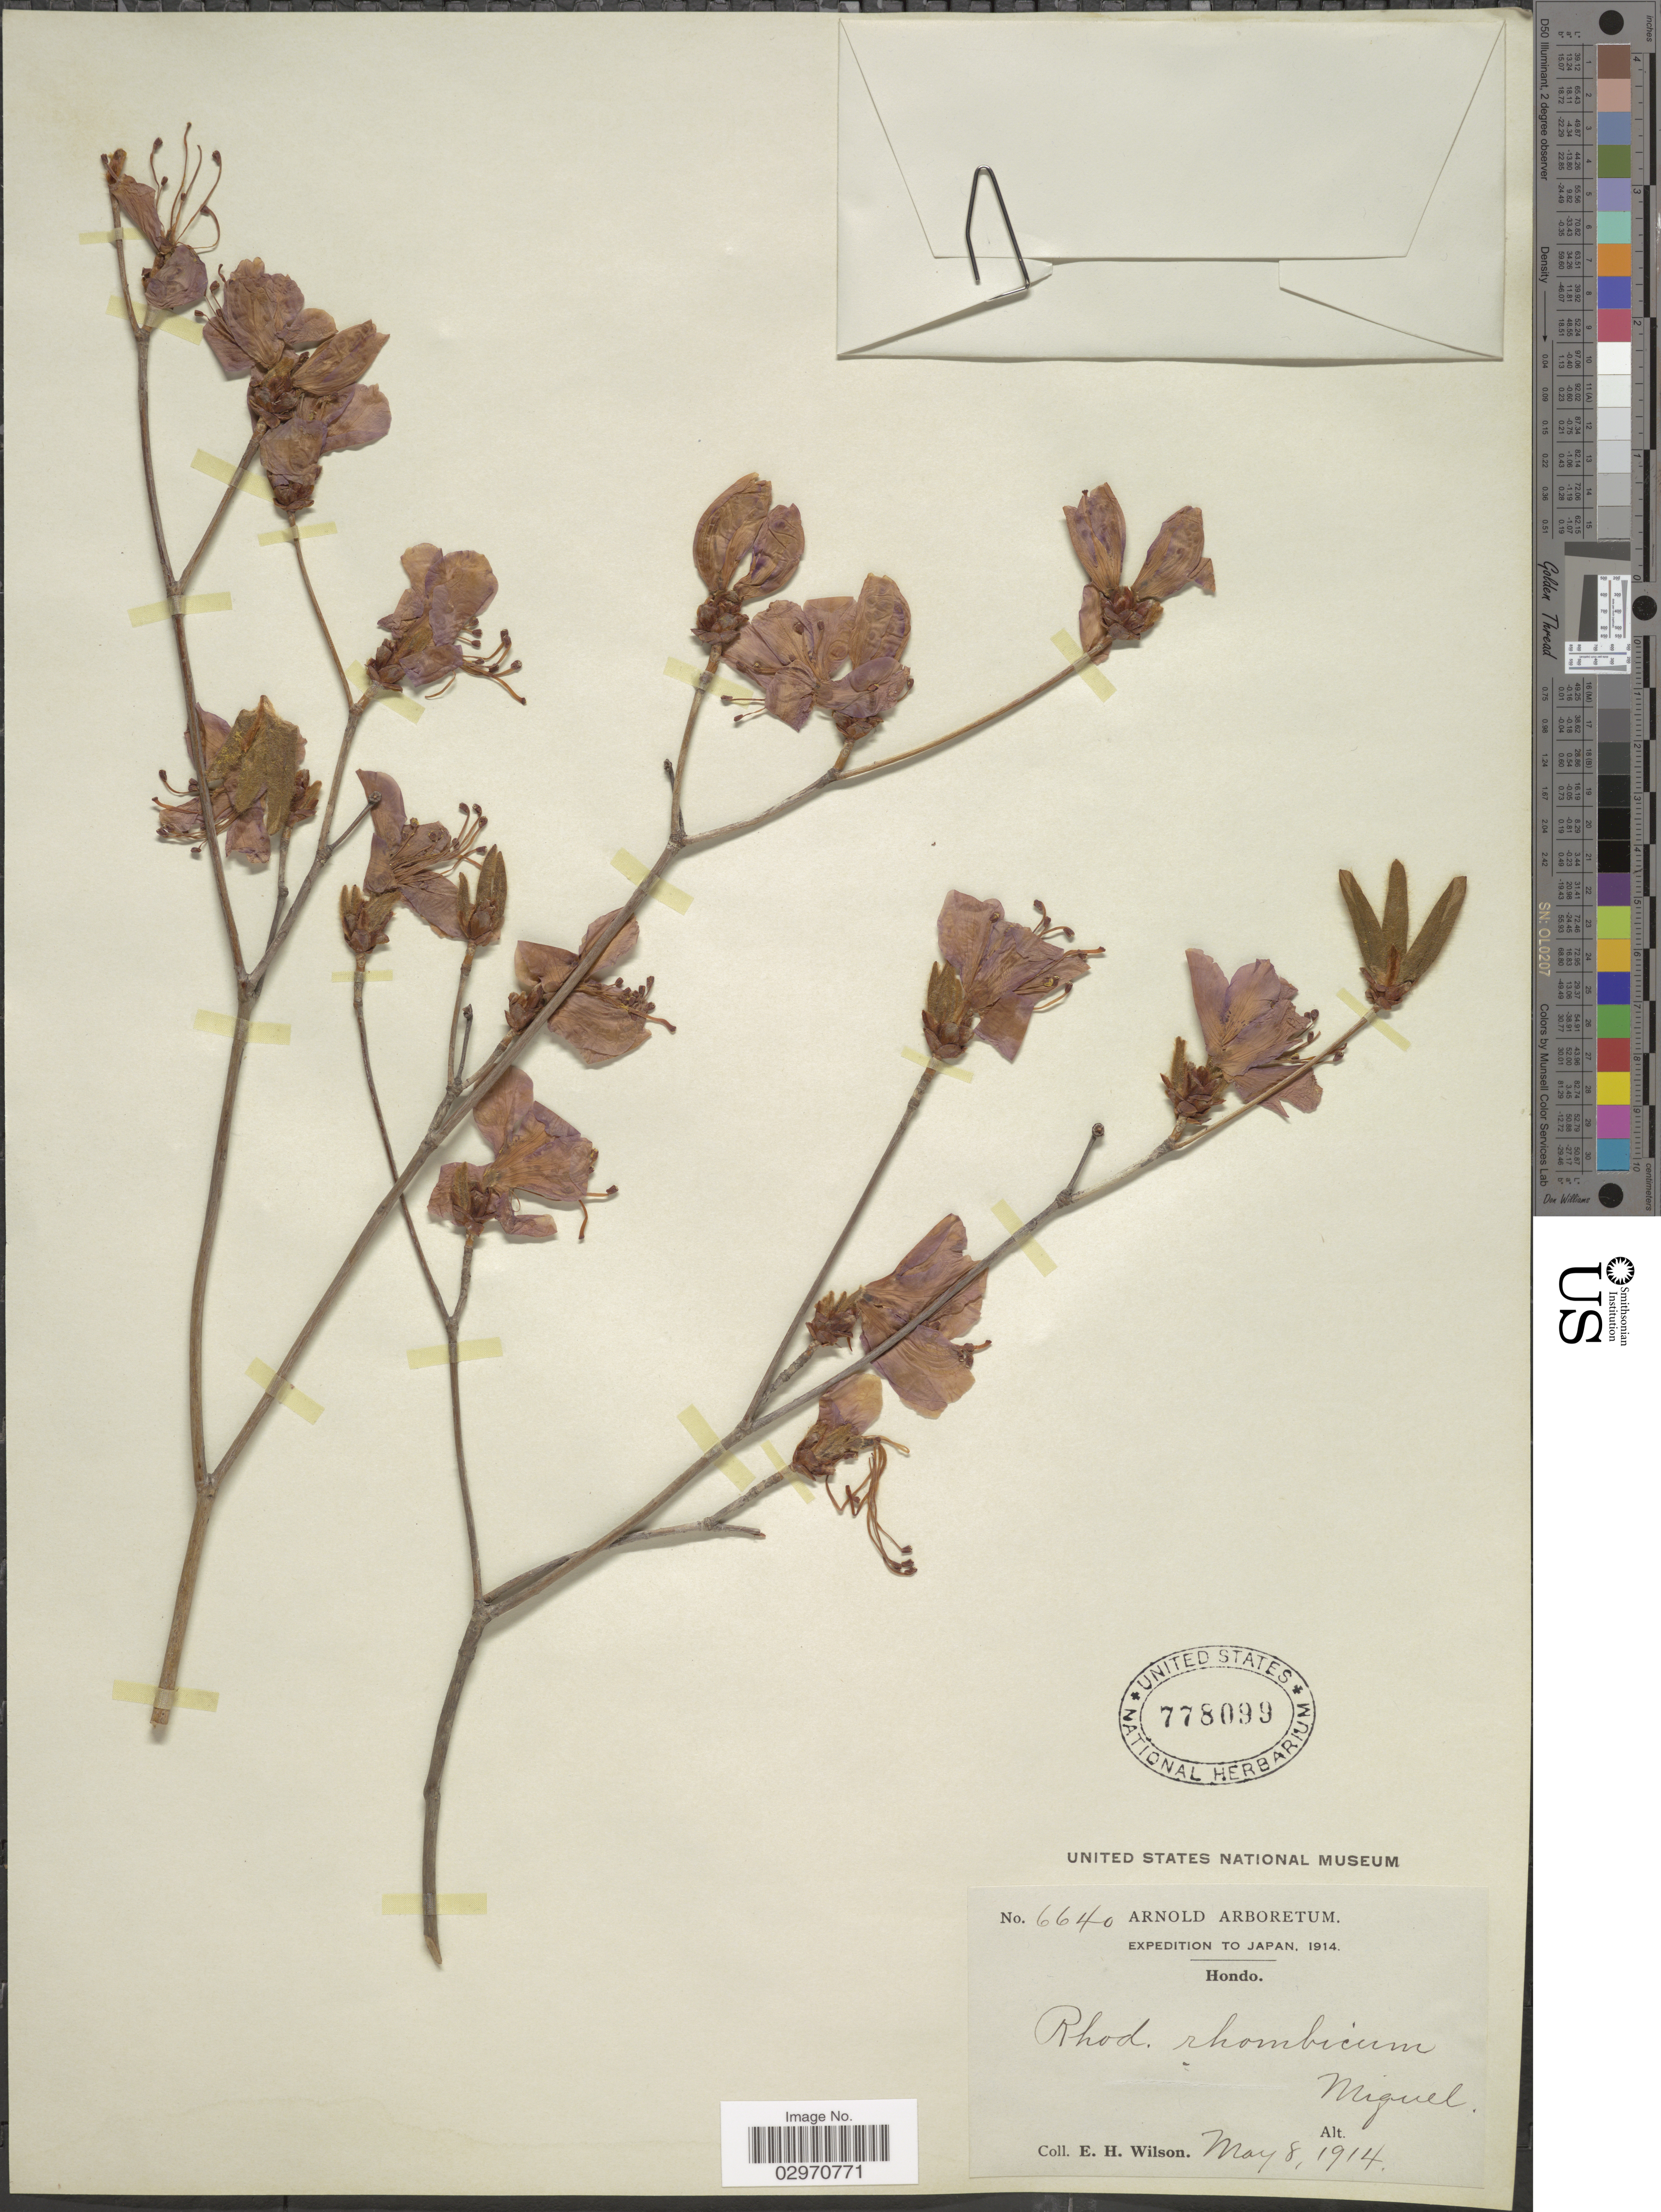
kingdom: Plantae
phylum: Tracheophyta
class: Magnoliopsida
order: Ericales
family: Ericaceae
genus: Rhododendron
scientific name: Rhododendron farrerae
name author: Sweet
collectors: E. Wilson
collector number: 6640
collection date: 1914-05-08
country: Japan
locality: Hondo.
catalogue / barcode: US 778099